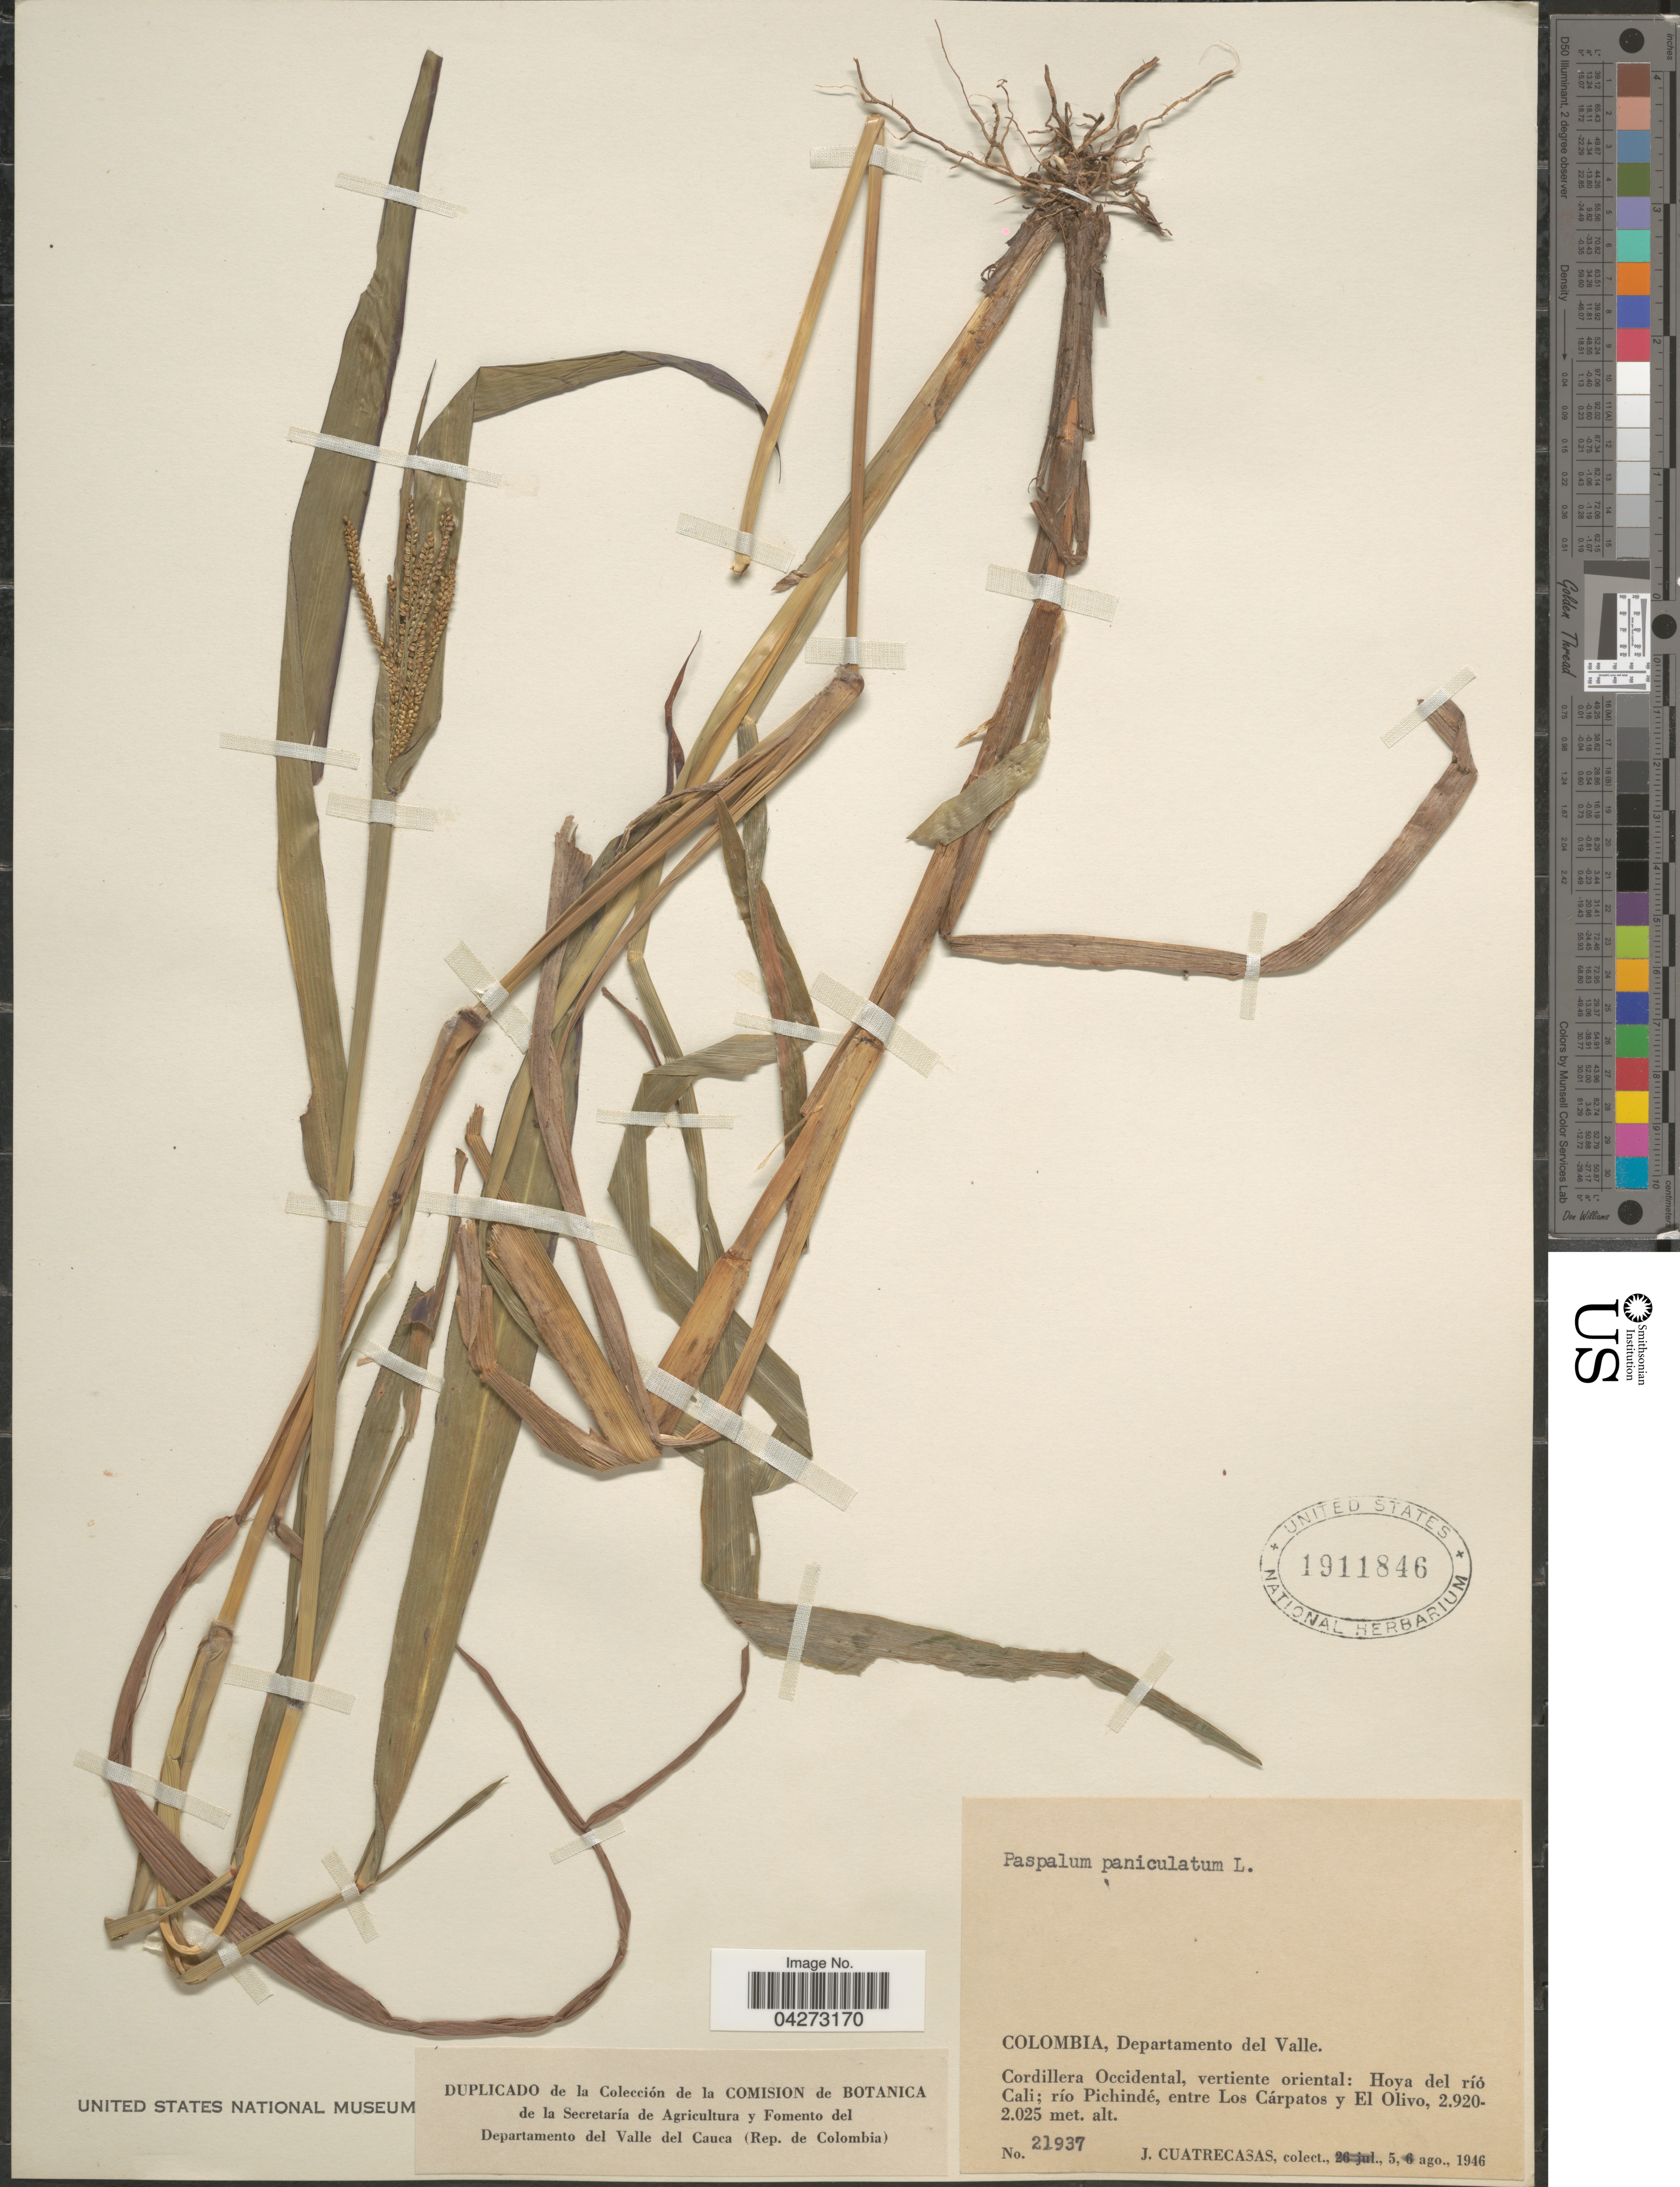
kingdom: Plantae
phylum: Tracheophyta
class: Liliopsida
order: Poales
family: Poaceae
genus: Paspalum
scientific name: Paspalum paniculatum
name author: L.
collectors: J. Cuatrecasas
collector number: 21937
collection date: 1946-08-05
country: Colombia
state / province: Valle del Cauca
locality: Departamento del Valle. Cordillera Occidental, vertiente oriental: Hoya del río Cali; río Pichindé, entre Los Cárpatos y El Olivo.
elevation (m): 2025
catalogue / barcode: US 1911846